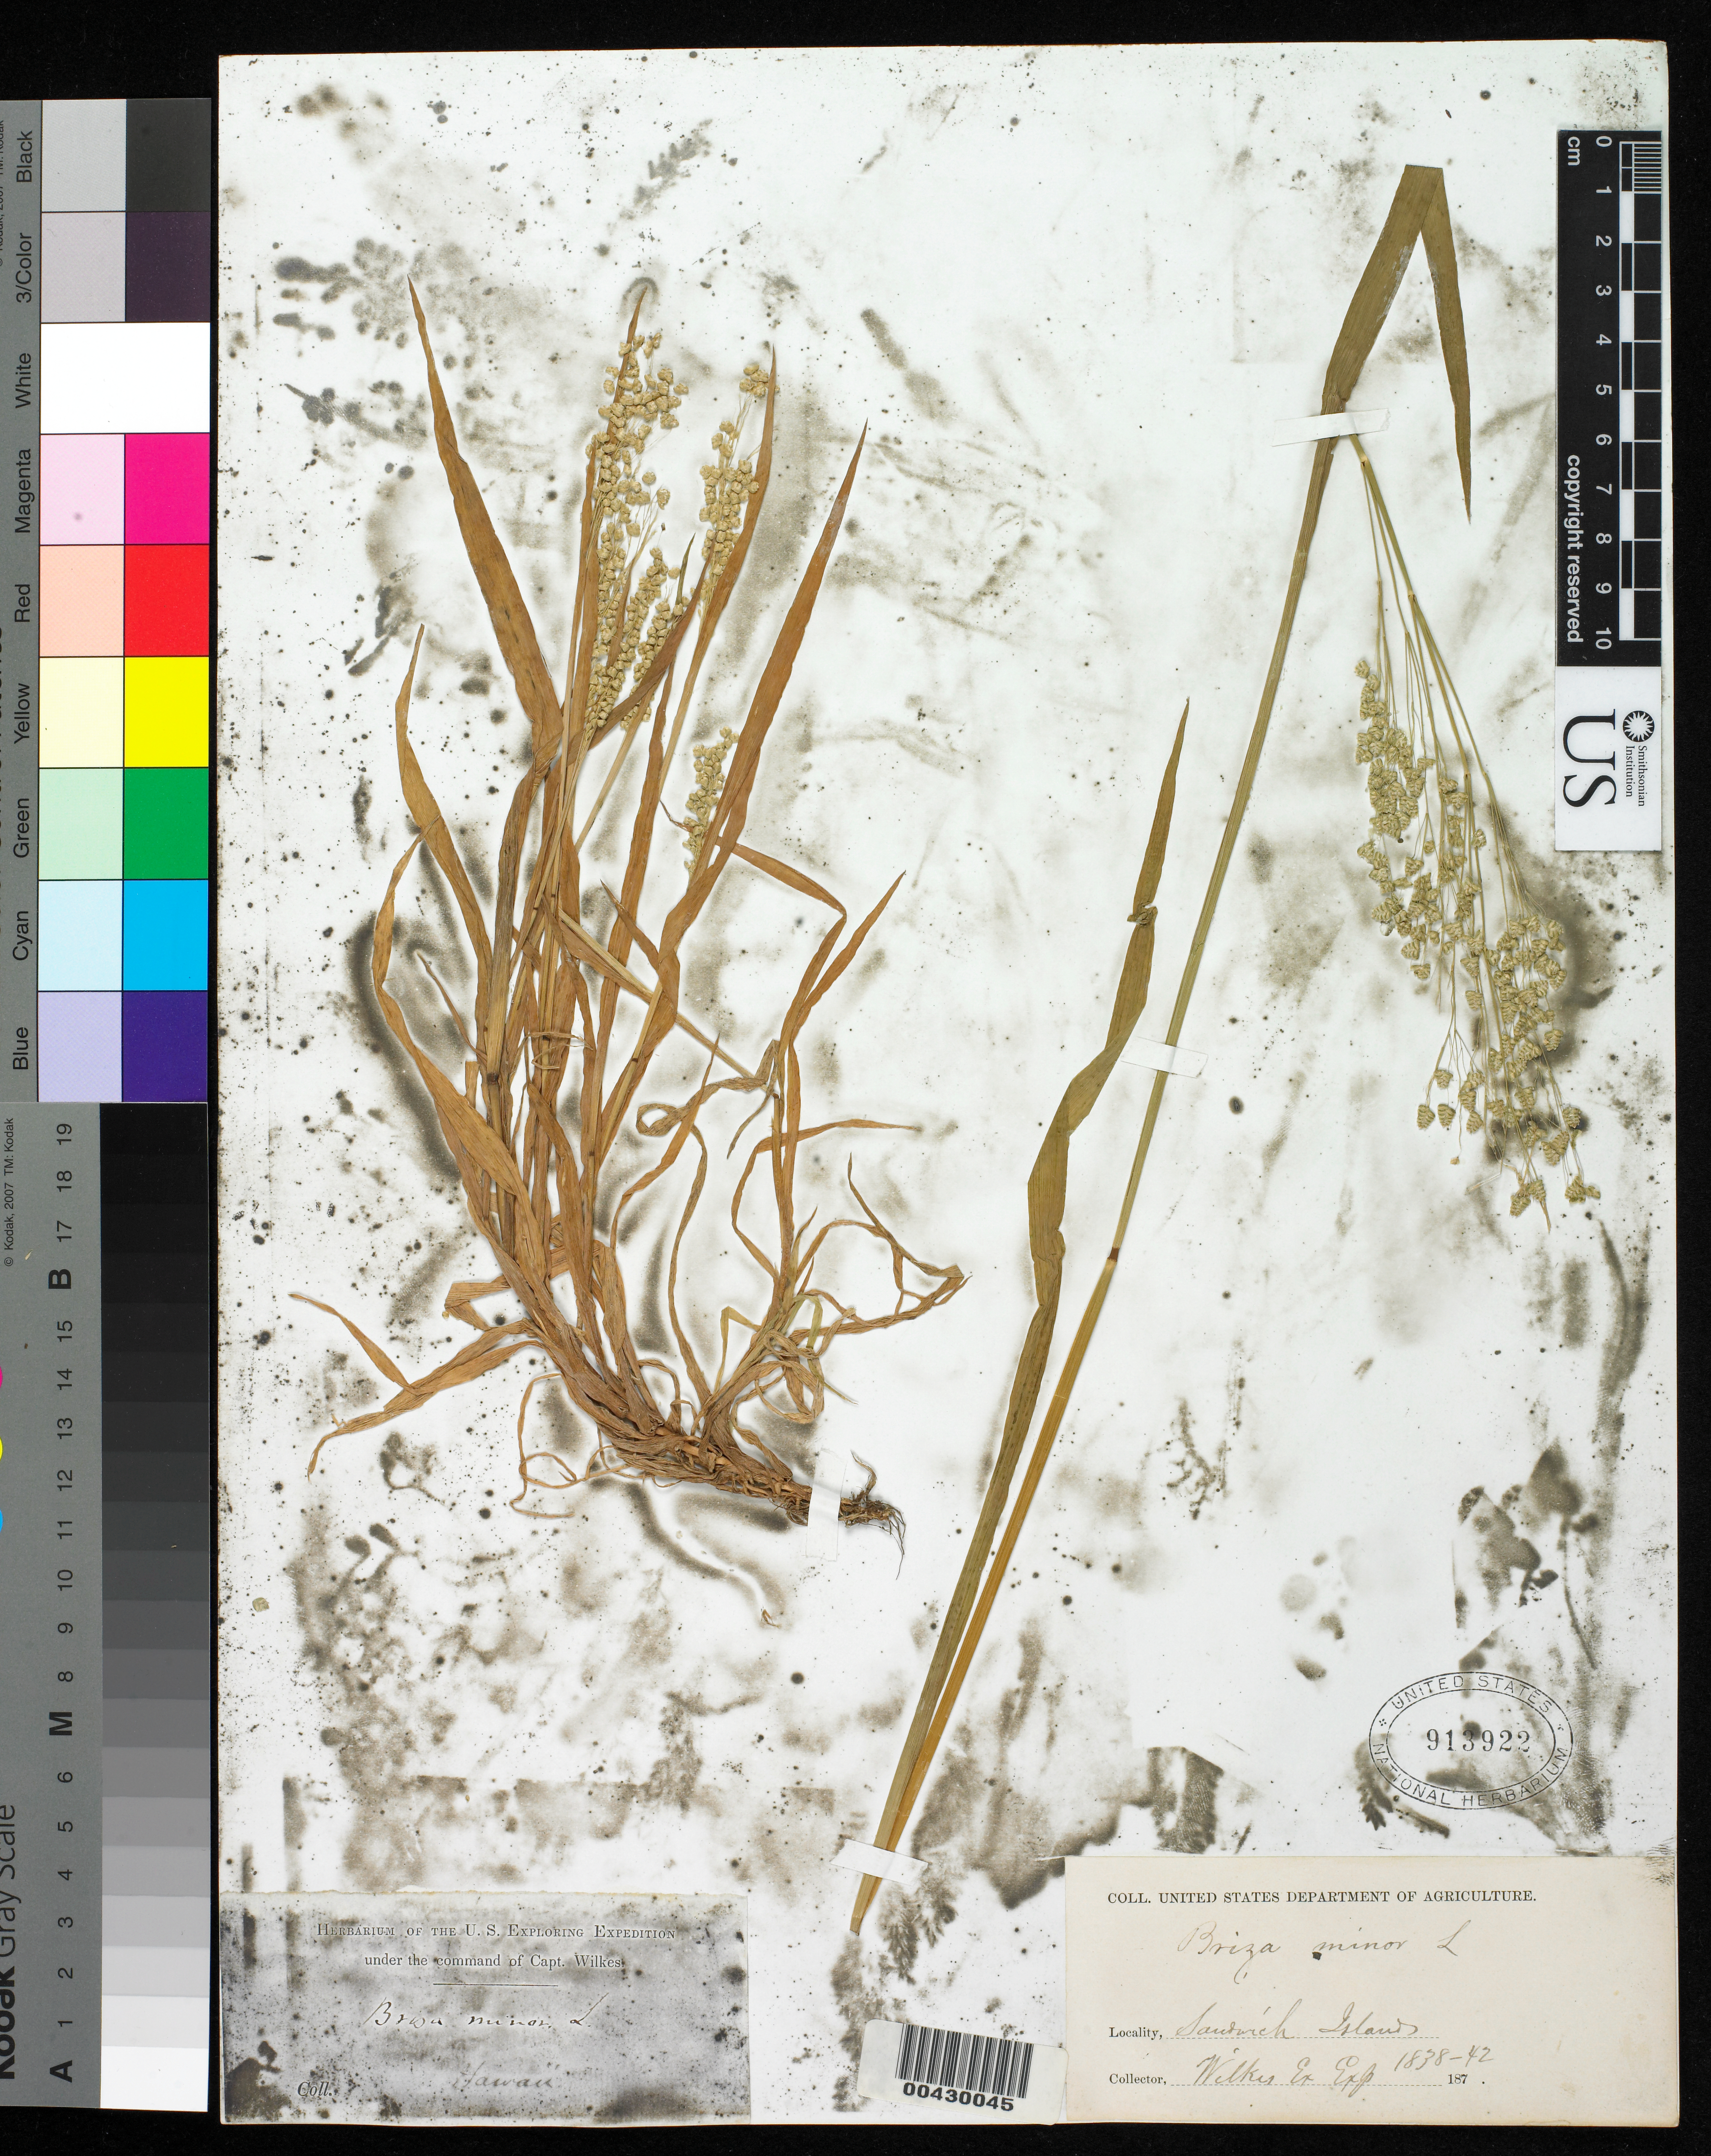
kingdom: Plantae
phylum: Tracheophyta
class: Liliopsida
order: Poales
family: Poaceae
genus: Briza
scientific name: Briza minor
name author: L.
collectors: Wilkes Explor. Exped.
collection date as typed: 1838 to -- --- 1842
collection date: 1838/1842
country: United States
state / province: Hawaii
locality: Sandwich Islands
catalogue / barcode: US 913922